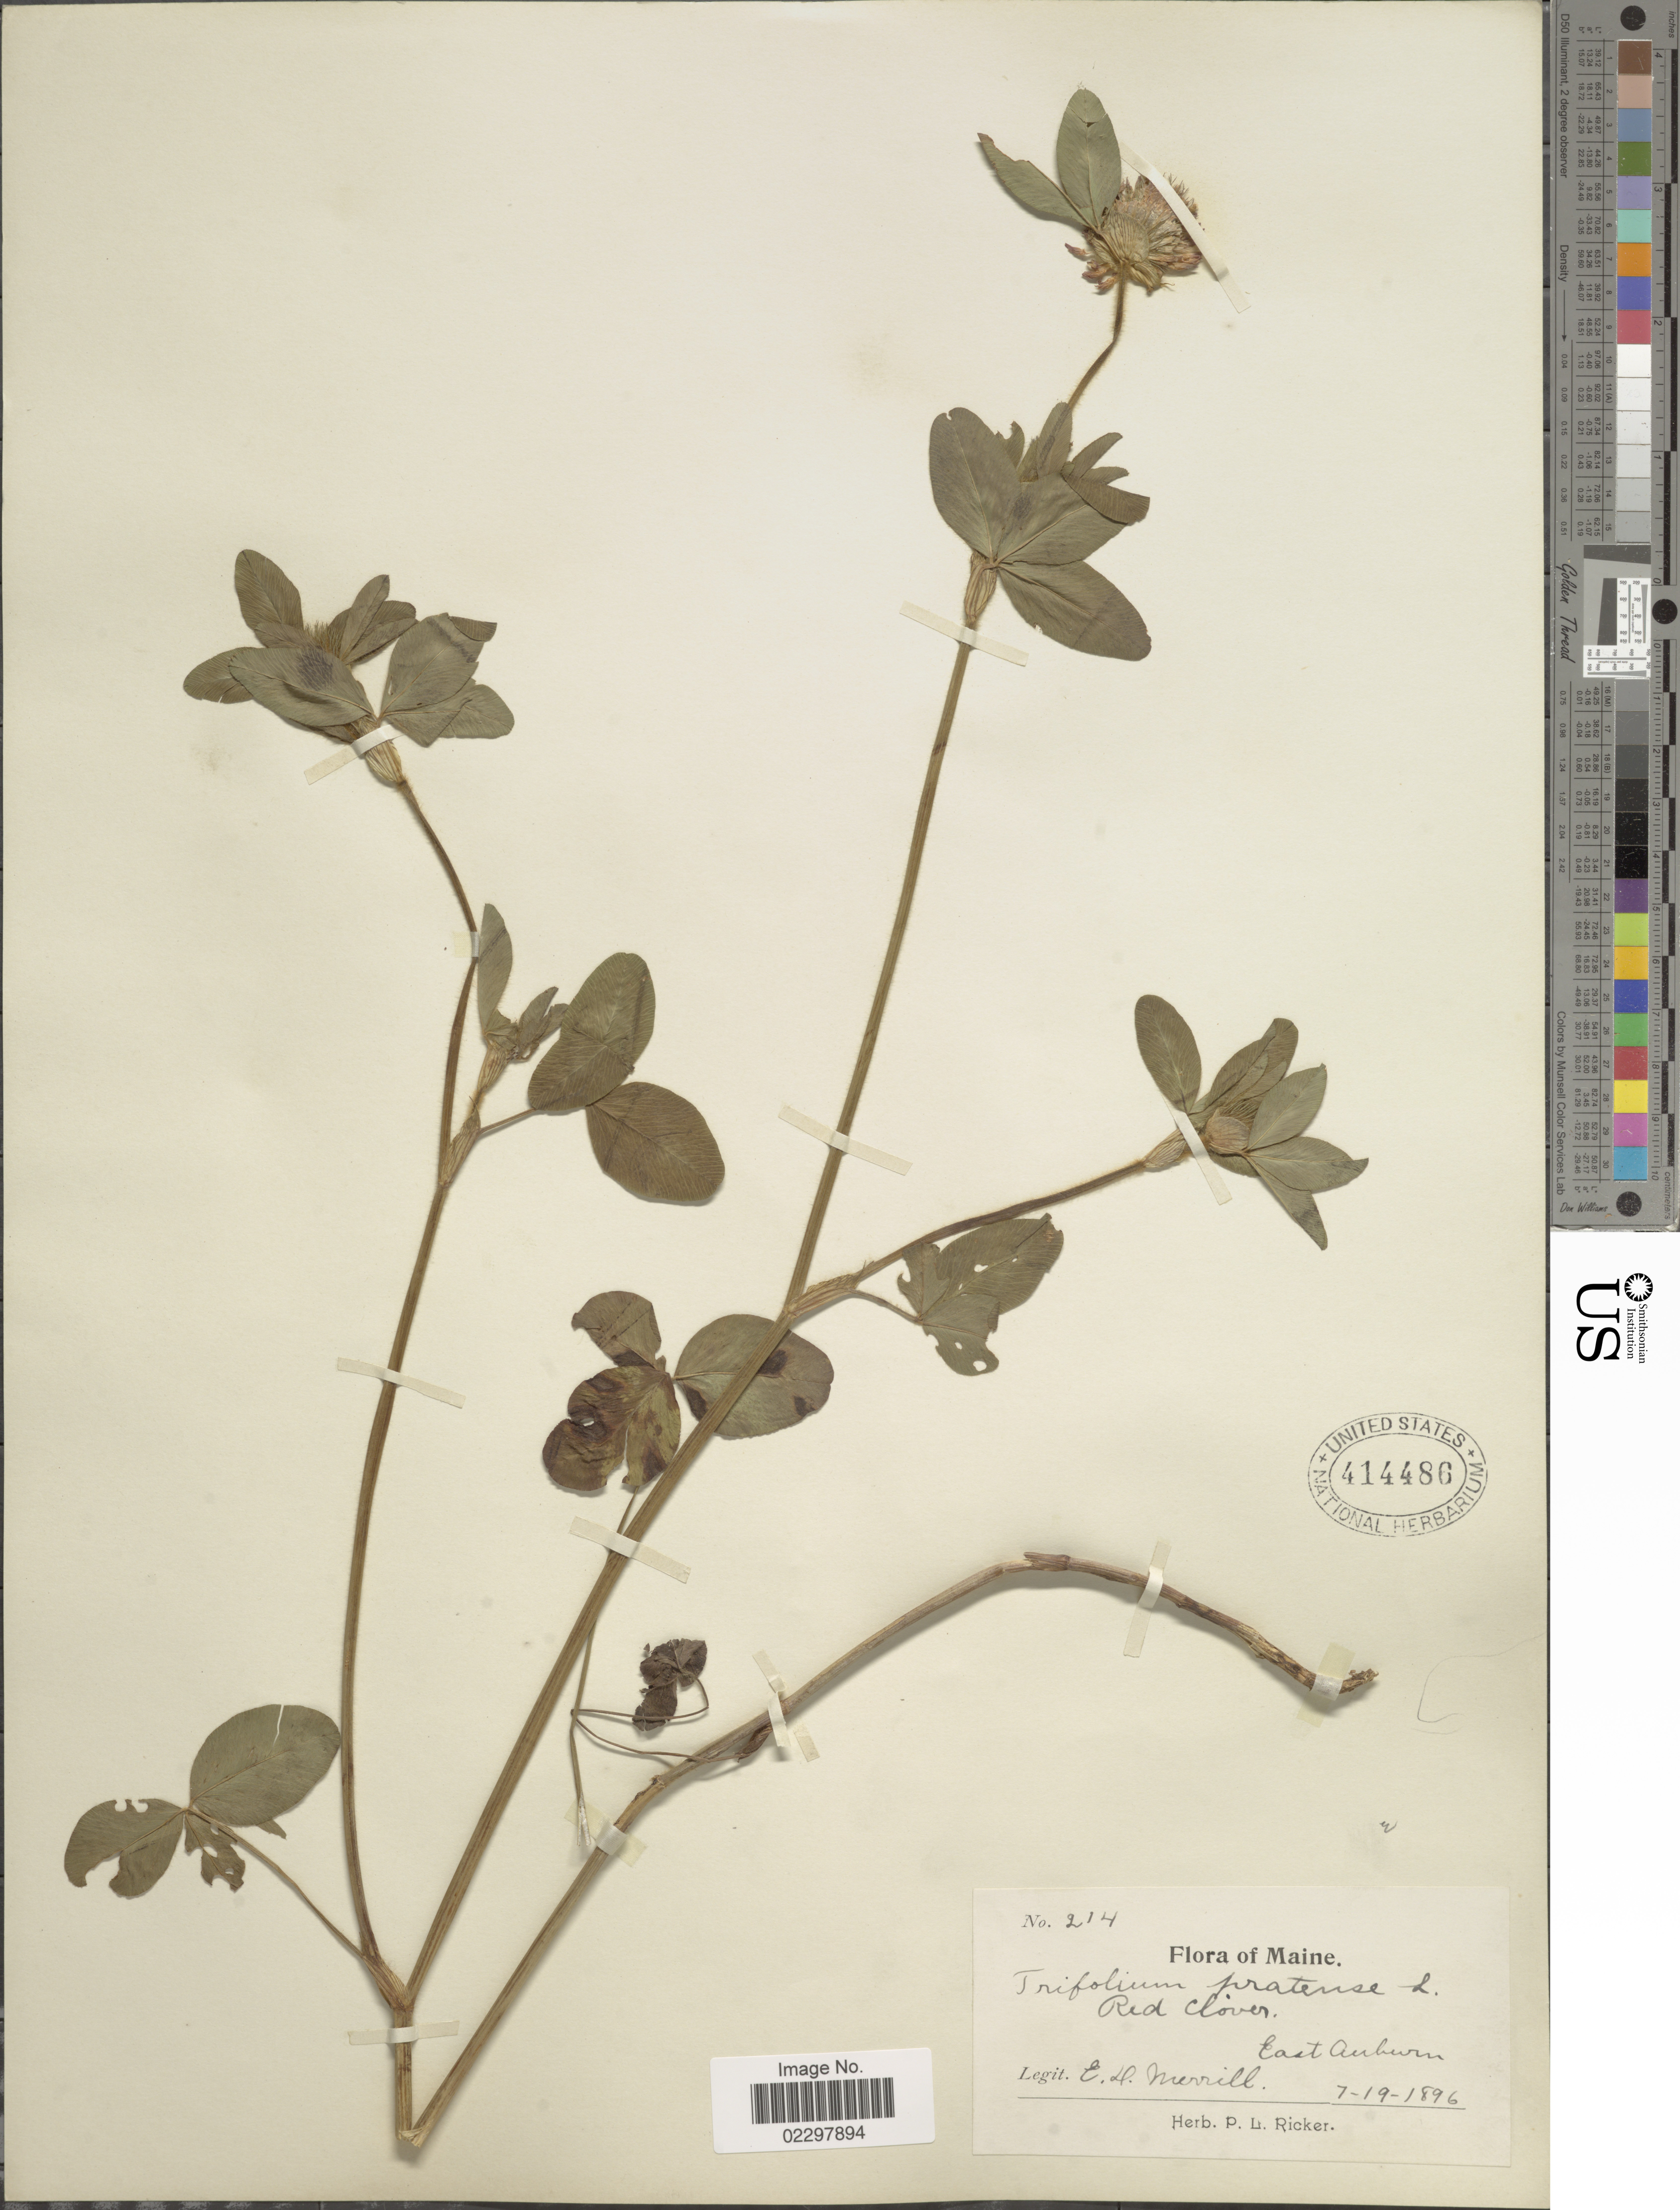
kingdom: Plantae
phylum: Tracheophyta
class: Magnoliopsida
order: Fabales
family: Fabaceae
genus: Trifolium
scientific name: Trifolium pratense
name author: L.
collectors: E. D. Merrill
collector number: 214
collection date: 1896-07-19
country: United States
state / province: Maine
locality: East Auburn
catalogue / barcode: US 414486